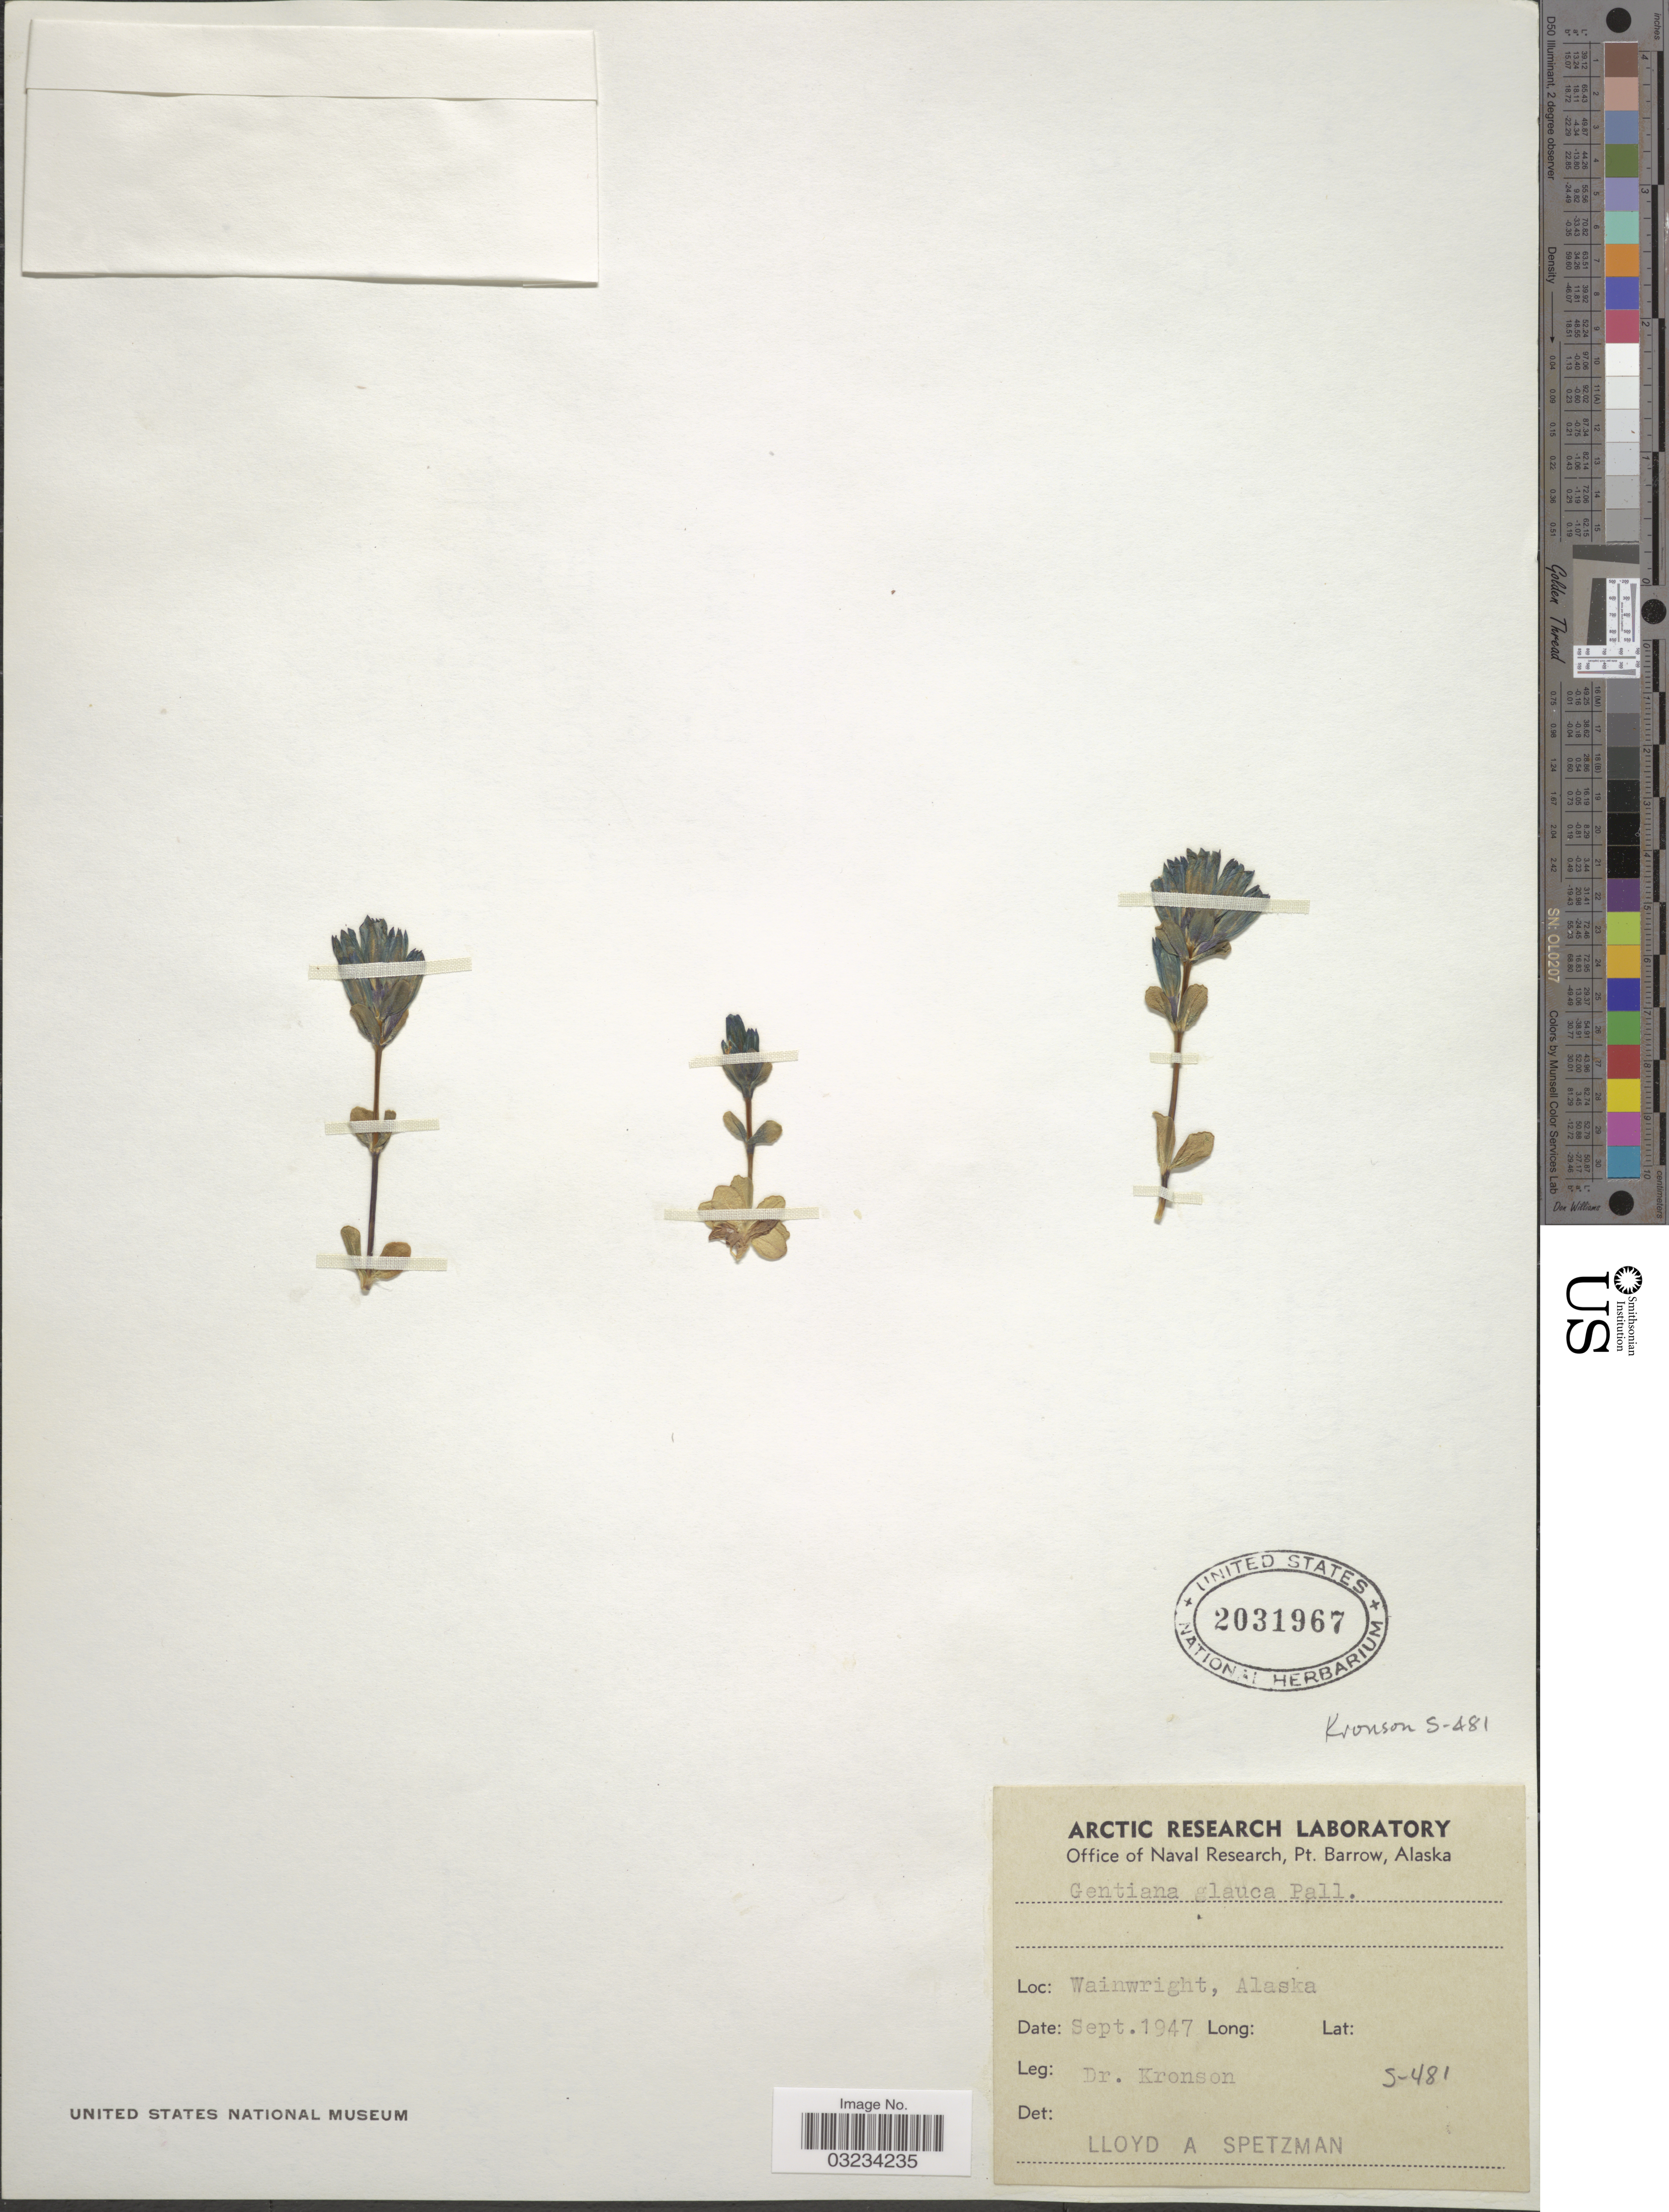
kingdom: Plantae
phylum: Tracheophyta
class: Magnoliopsida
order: Gentianales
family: Gentianaceae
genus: Gentiana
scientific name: Gentiana glauca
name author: Pall.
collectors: Kronson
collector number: S-481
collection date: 1947-09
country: United States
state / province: Alaska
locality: Wainwright.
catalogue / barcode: US 2031967